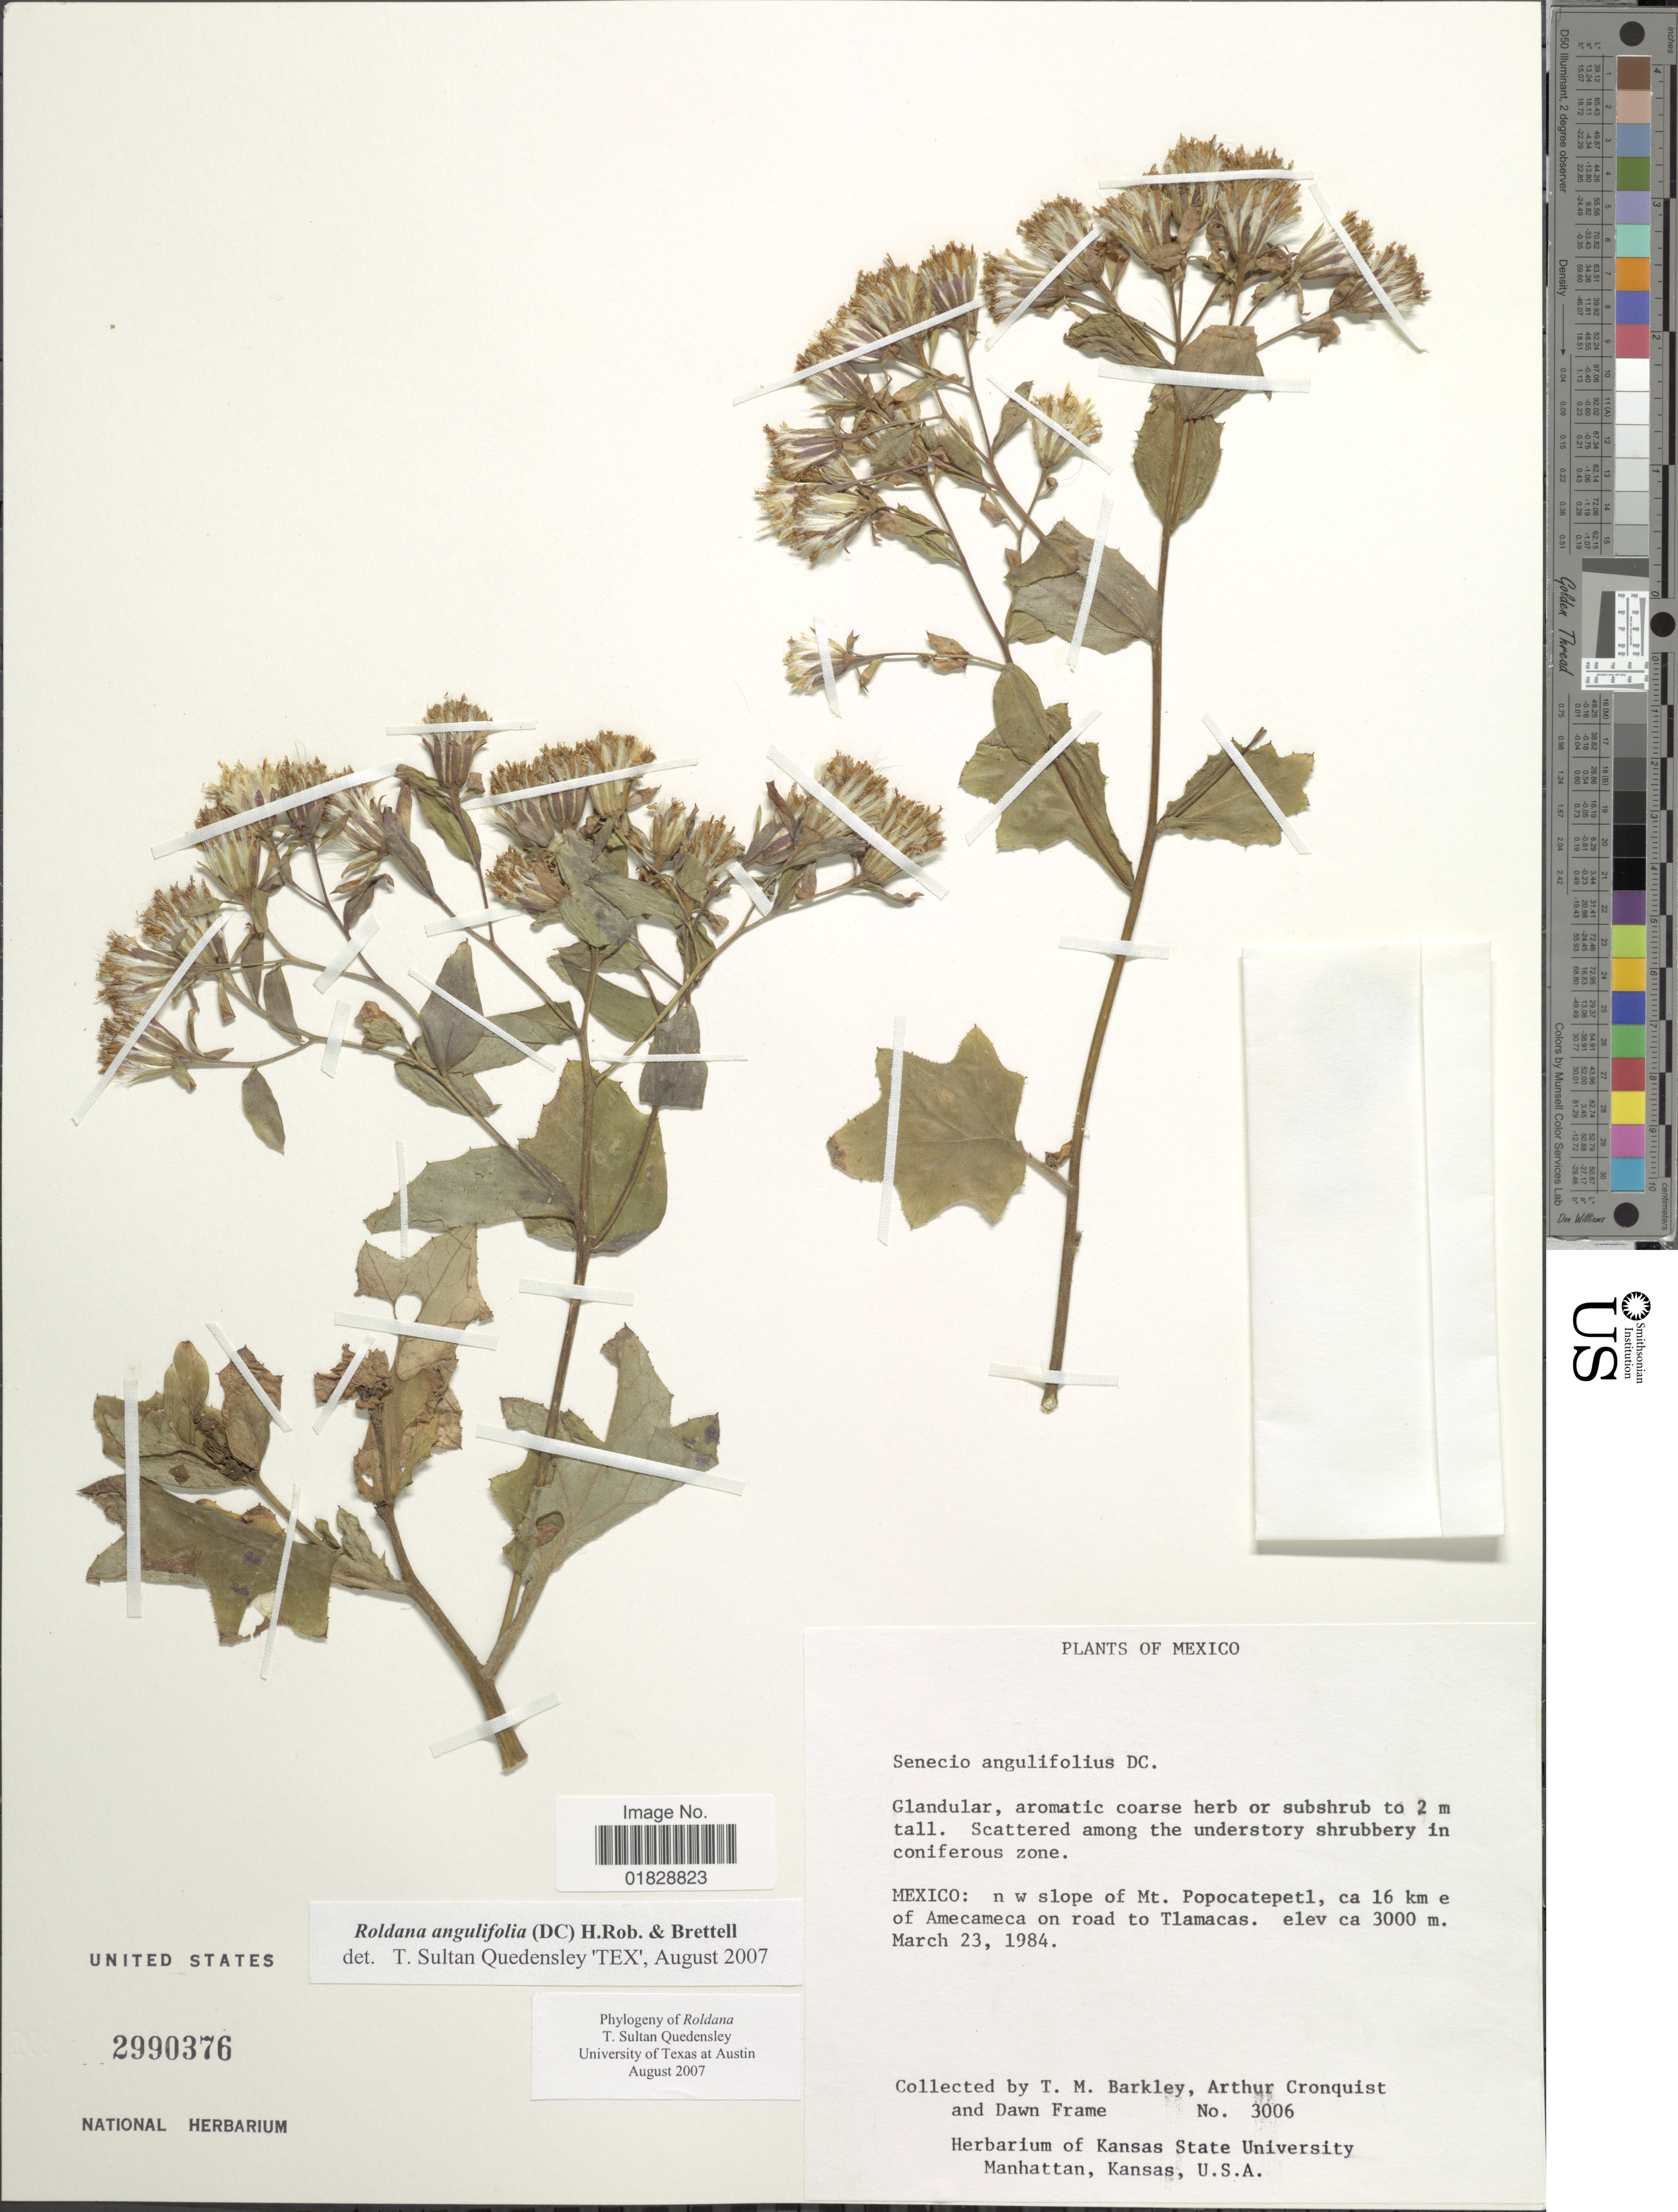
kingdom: Plantae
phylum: Tracheophyta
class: Magnoliopsida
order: Asterales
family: Asteraceae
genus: Roldana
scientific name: Roldana angulifolia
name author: (DC.) H. Rob. & Brettell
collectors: T. M. Barkley, A. J. Cronquist & D. Frame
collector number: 3006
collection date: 1984-03-23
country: Mexico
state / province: México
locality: Mexico: n w slope of Mt. Popocatepetl, ca 16 km e of Amecameca on road to Tlamacas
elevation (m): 3000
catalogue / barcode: US 2990376